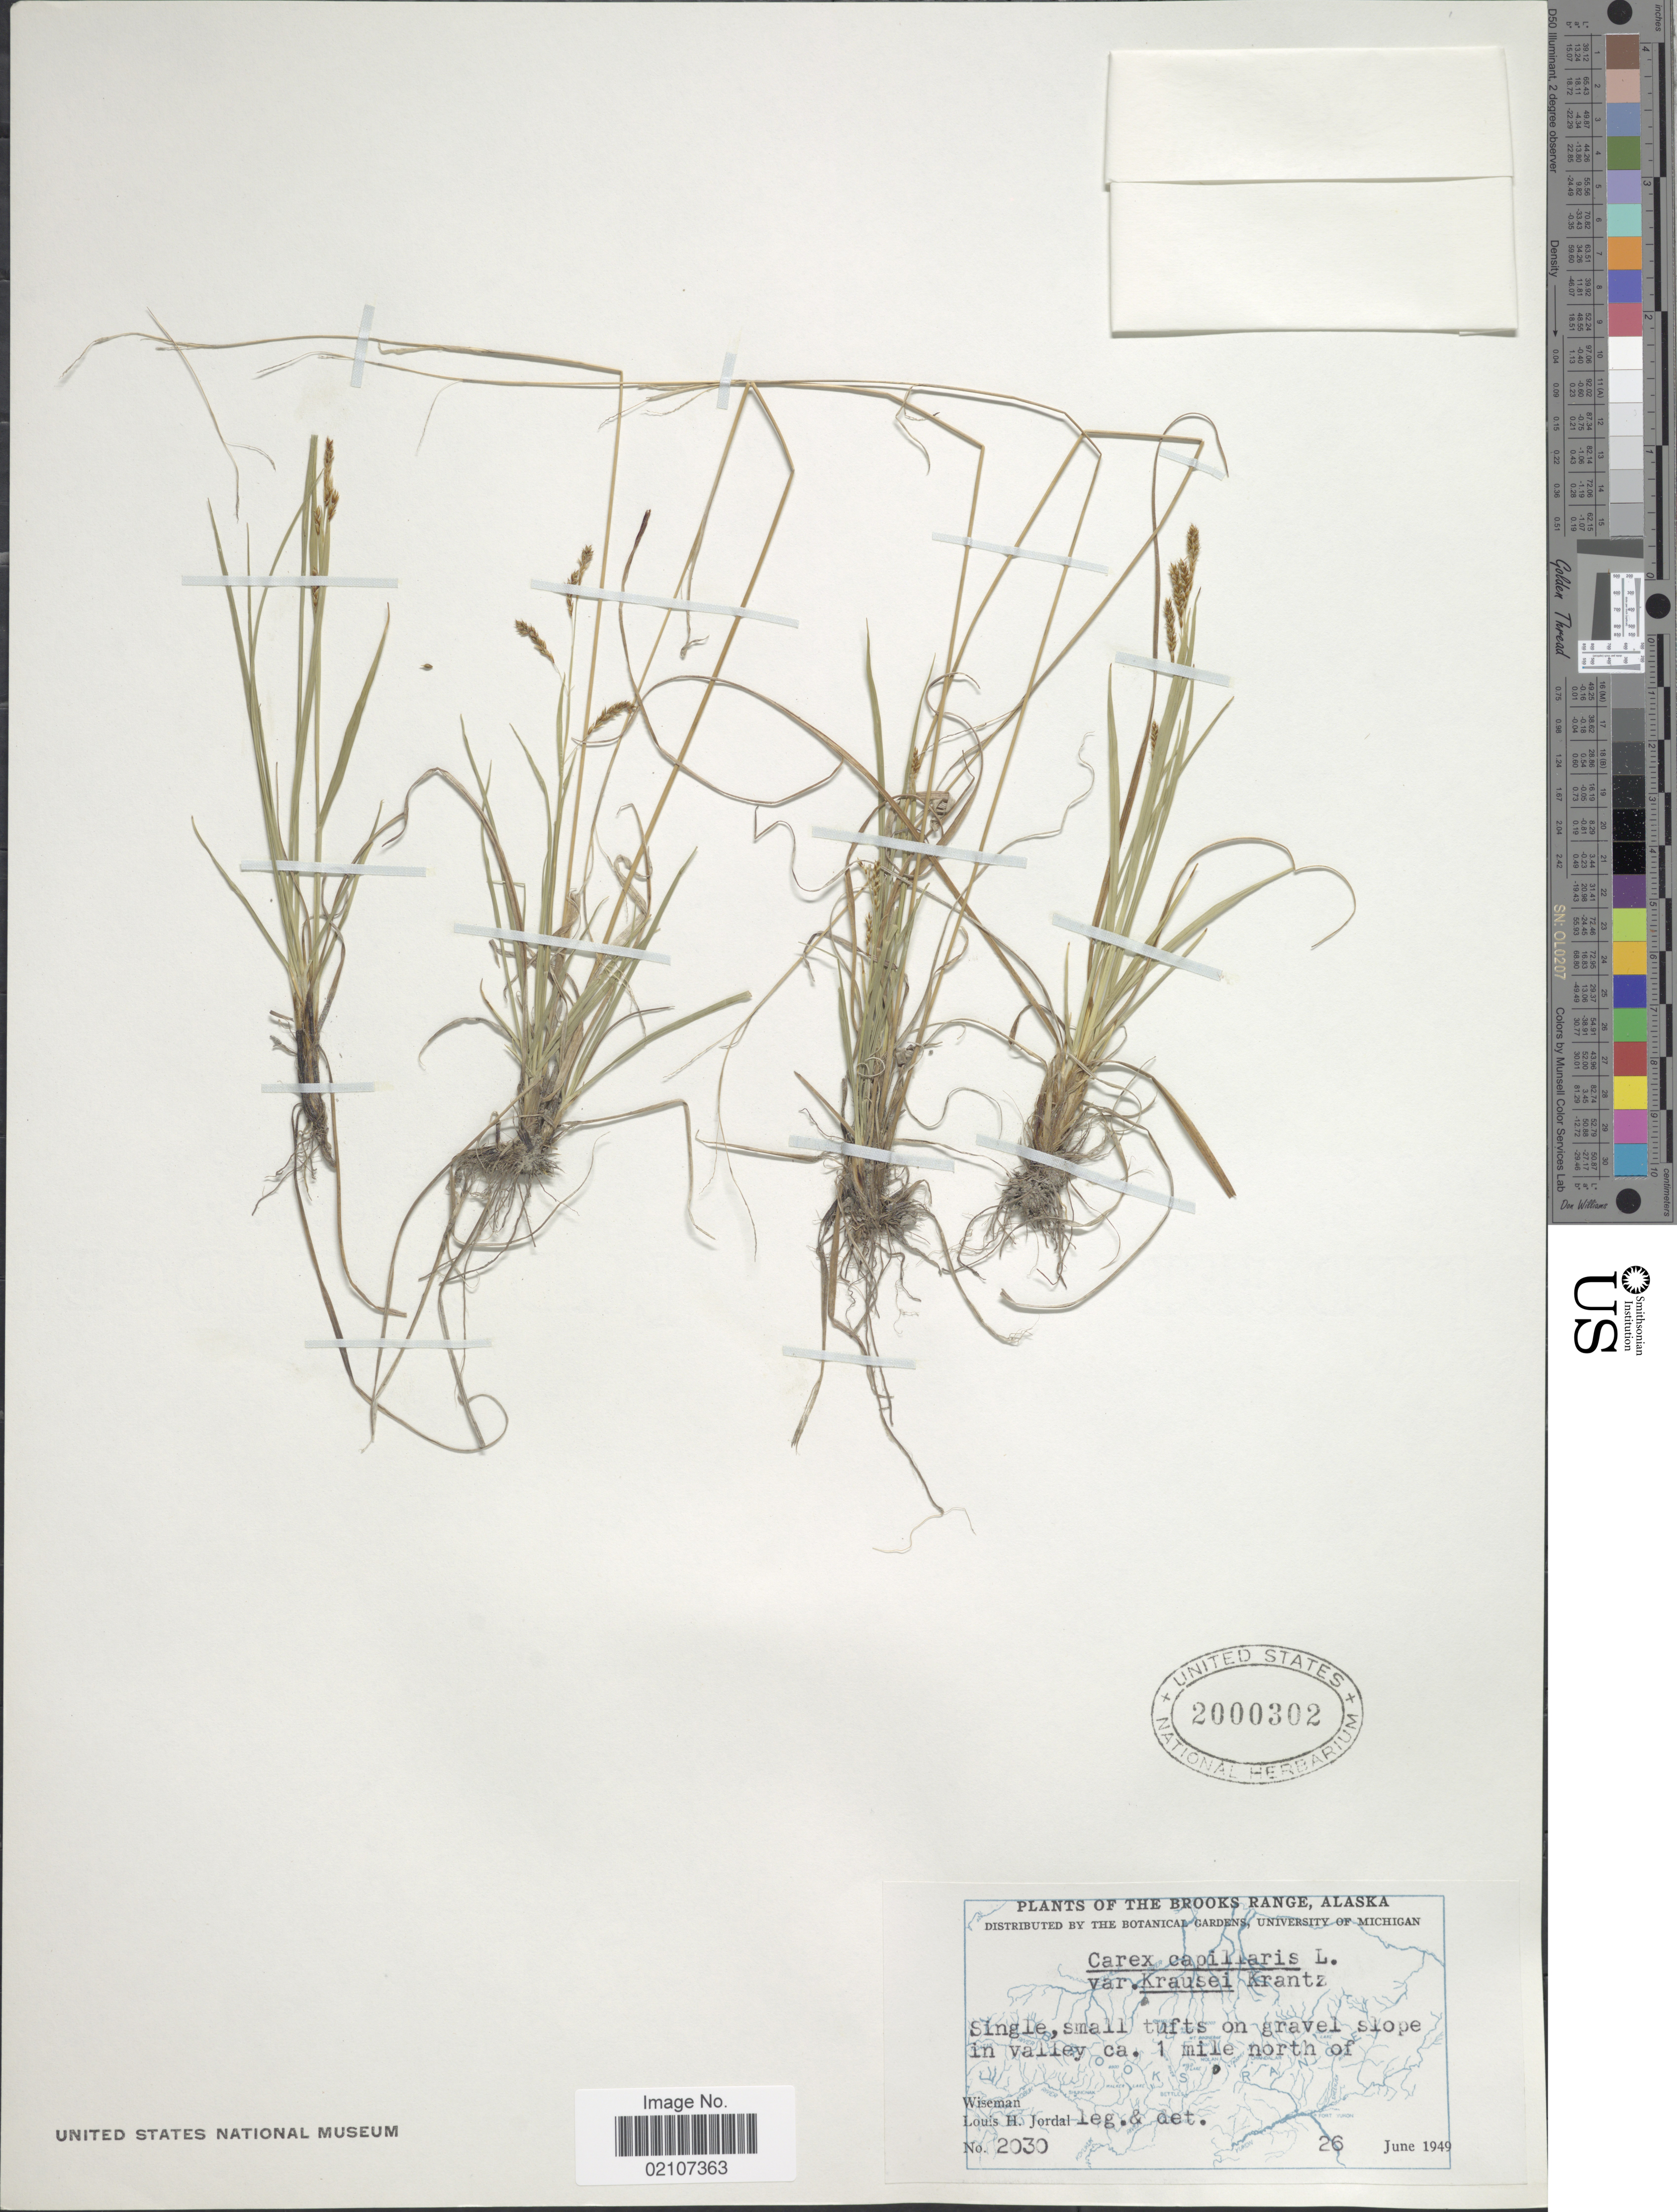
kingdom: Plantae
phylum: Tracheophyta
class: Liliopsida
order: Poales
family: Cyperaceae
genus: Carex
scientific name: Carex capillaris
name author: L.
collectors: L. Jordal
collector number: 2030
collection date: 1949-06-26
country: United States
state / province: Alaska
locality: Brooks Range. Single, small tufts on gravel slope in valley ca. 1 mile north of Wiseman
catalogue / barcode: US 2000302